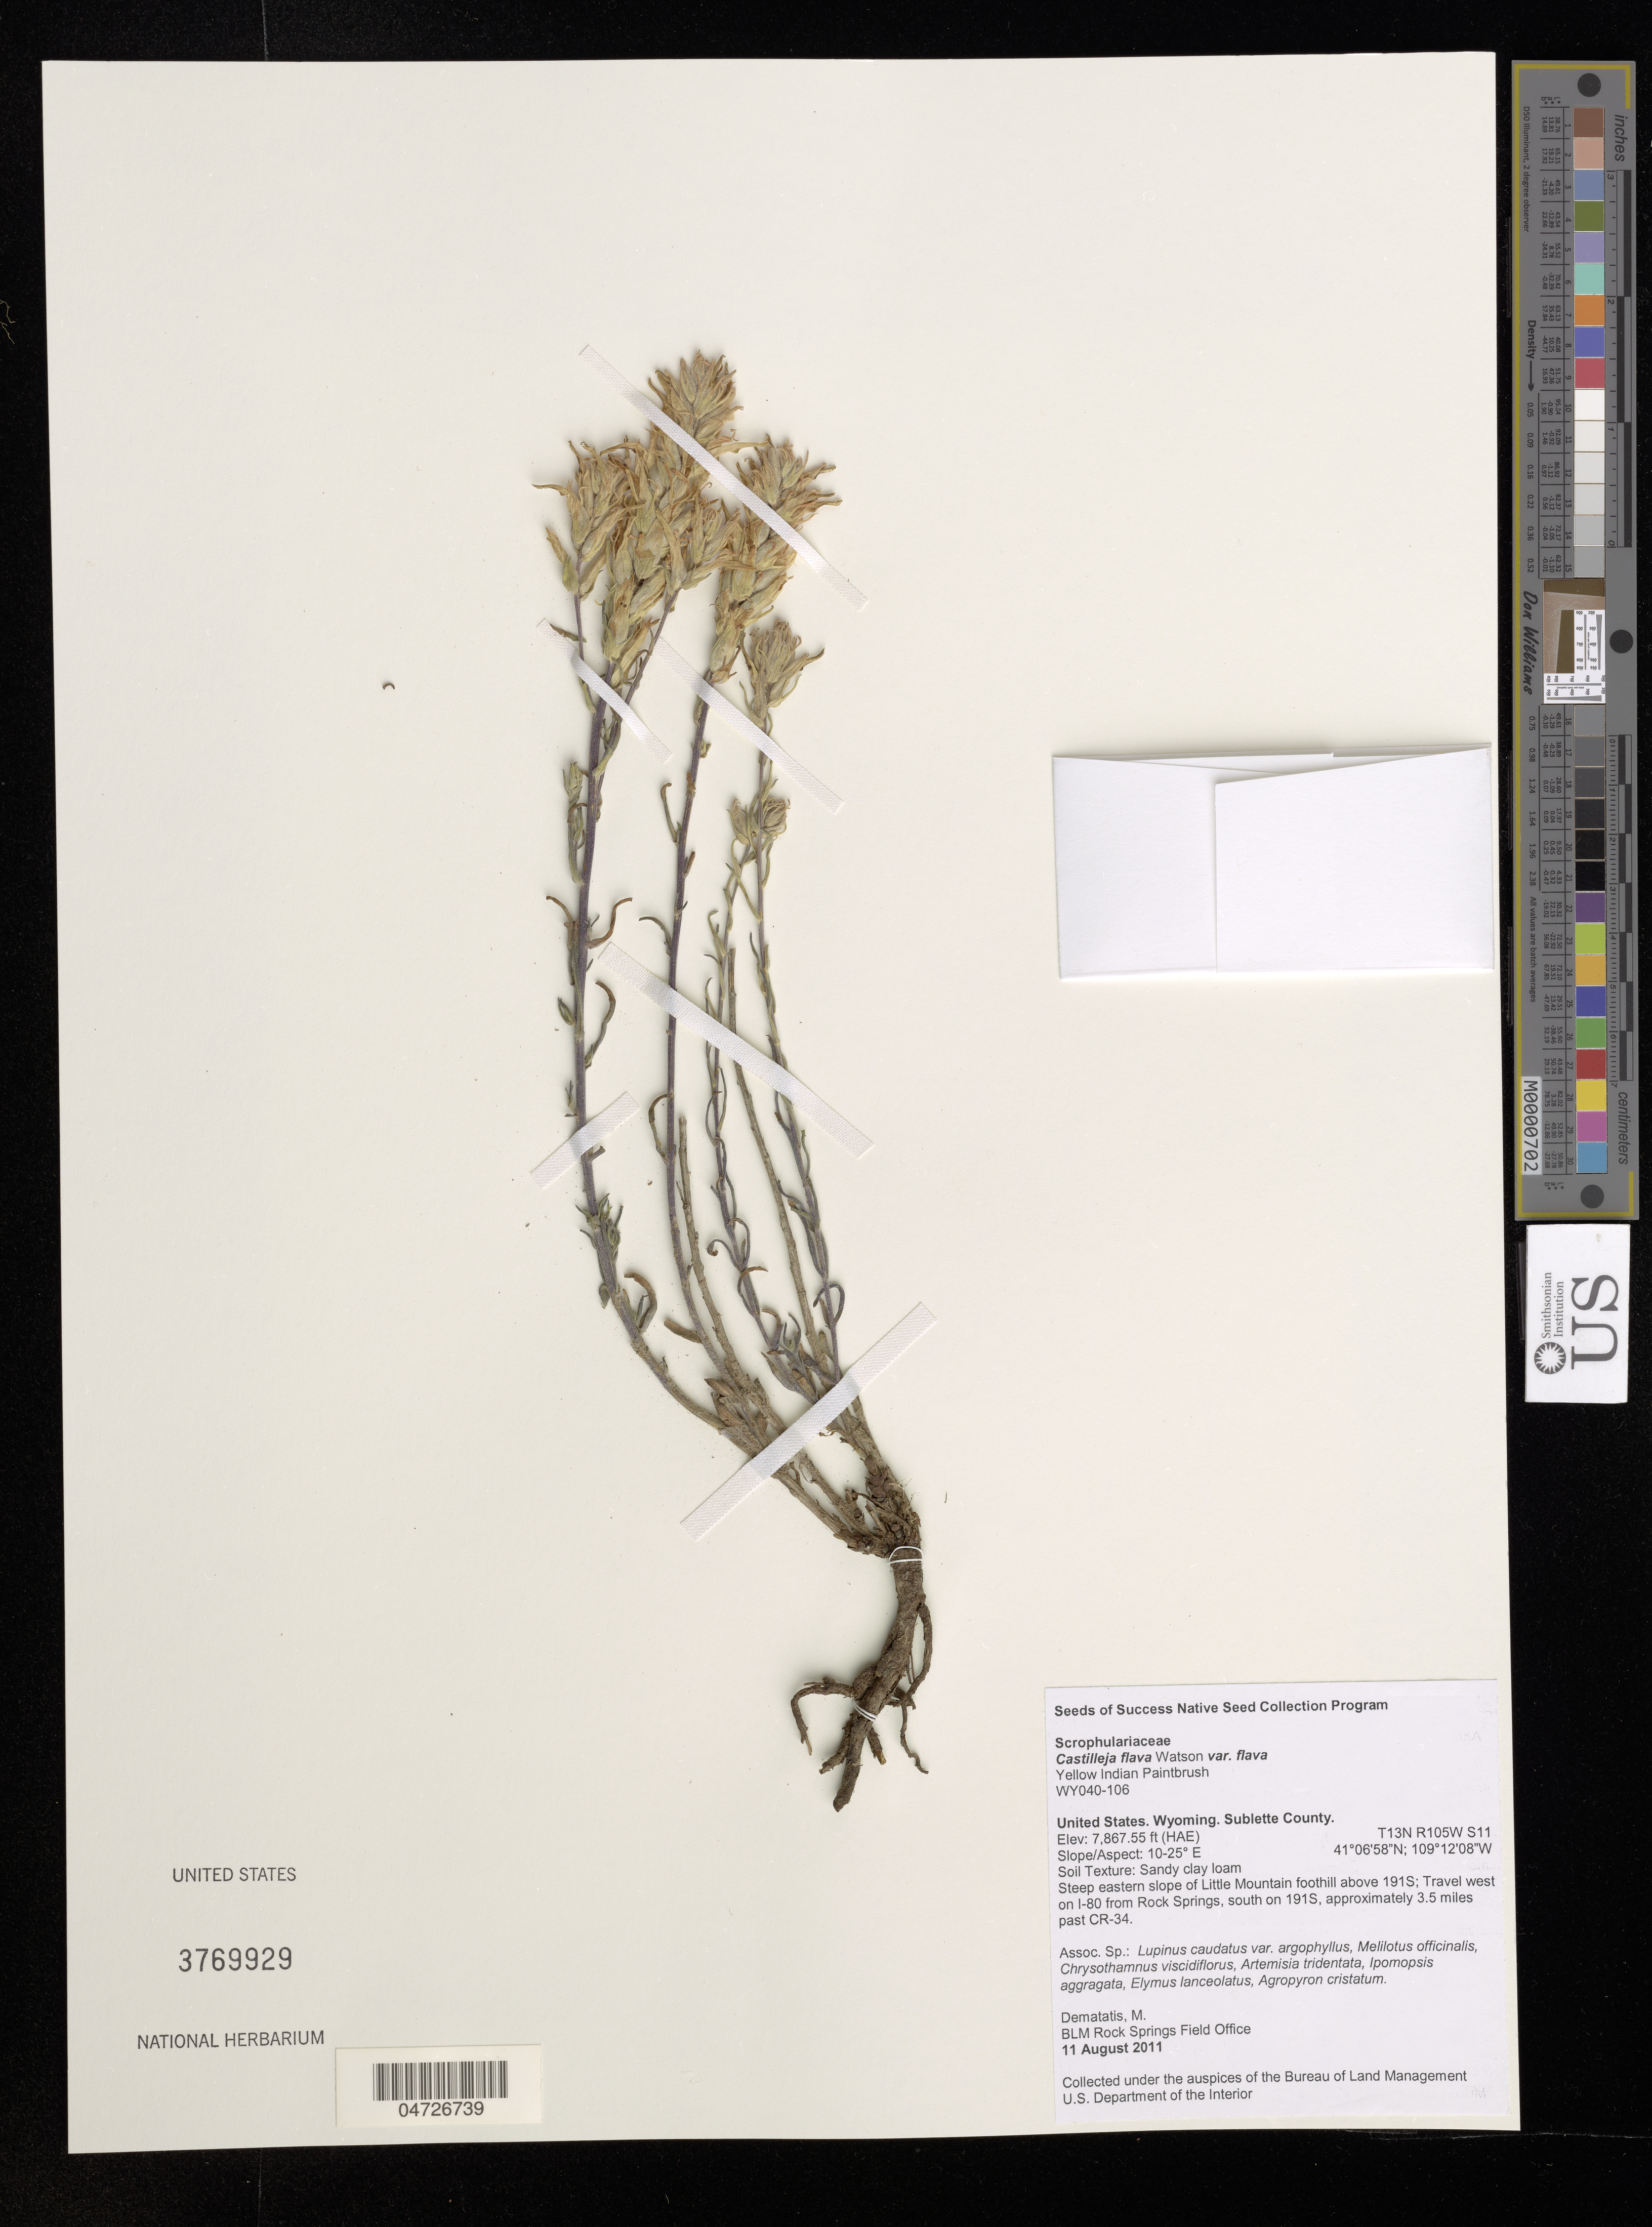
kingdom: Plantae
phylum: Tracheophyta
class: Magnoliopsida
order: Lamiales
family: Orobanchaceae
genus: Castilleja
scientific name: Castilleja flava var. flava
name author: S. Watson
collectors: M. Dematatis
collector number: WY040-106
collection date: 2011-08-11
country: United States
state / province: Wyoming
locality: Sublette County. Travel west on I-80 from Rock Springs, south on 191S, approximately 3.5 miles past CR-34.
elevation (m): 2398.03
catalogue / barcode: US 3769929